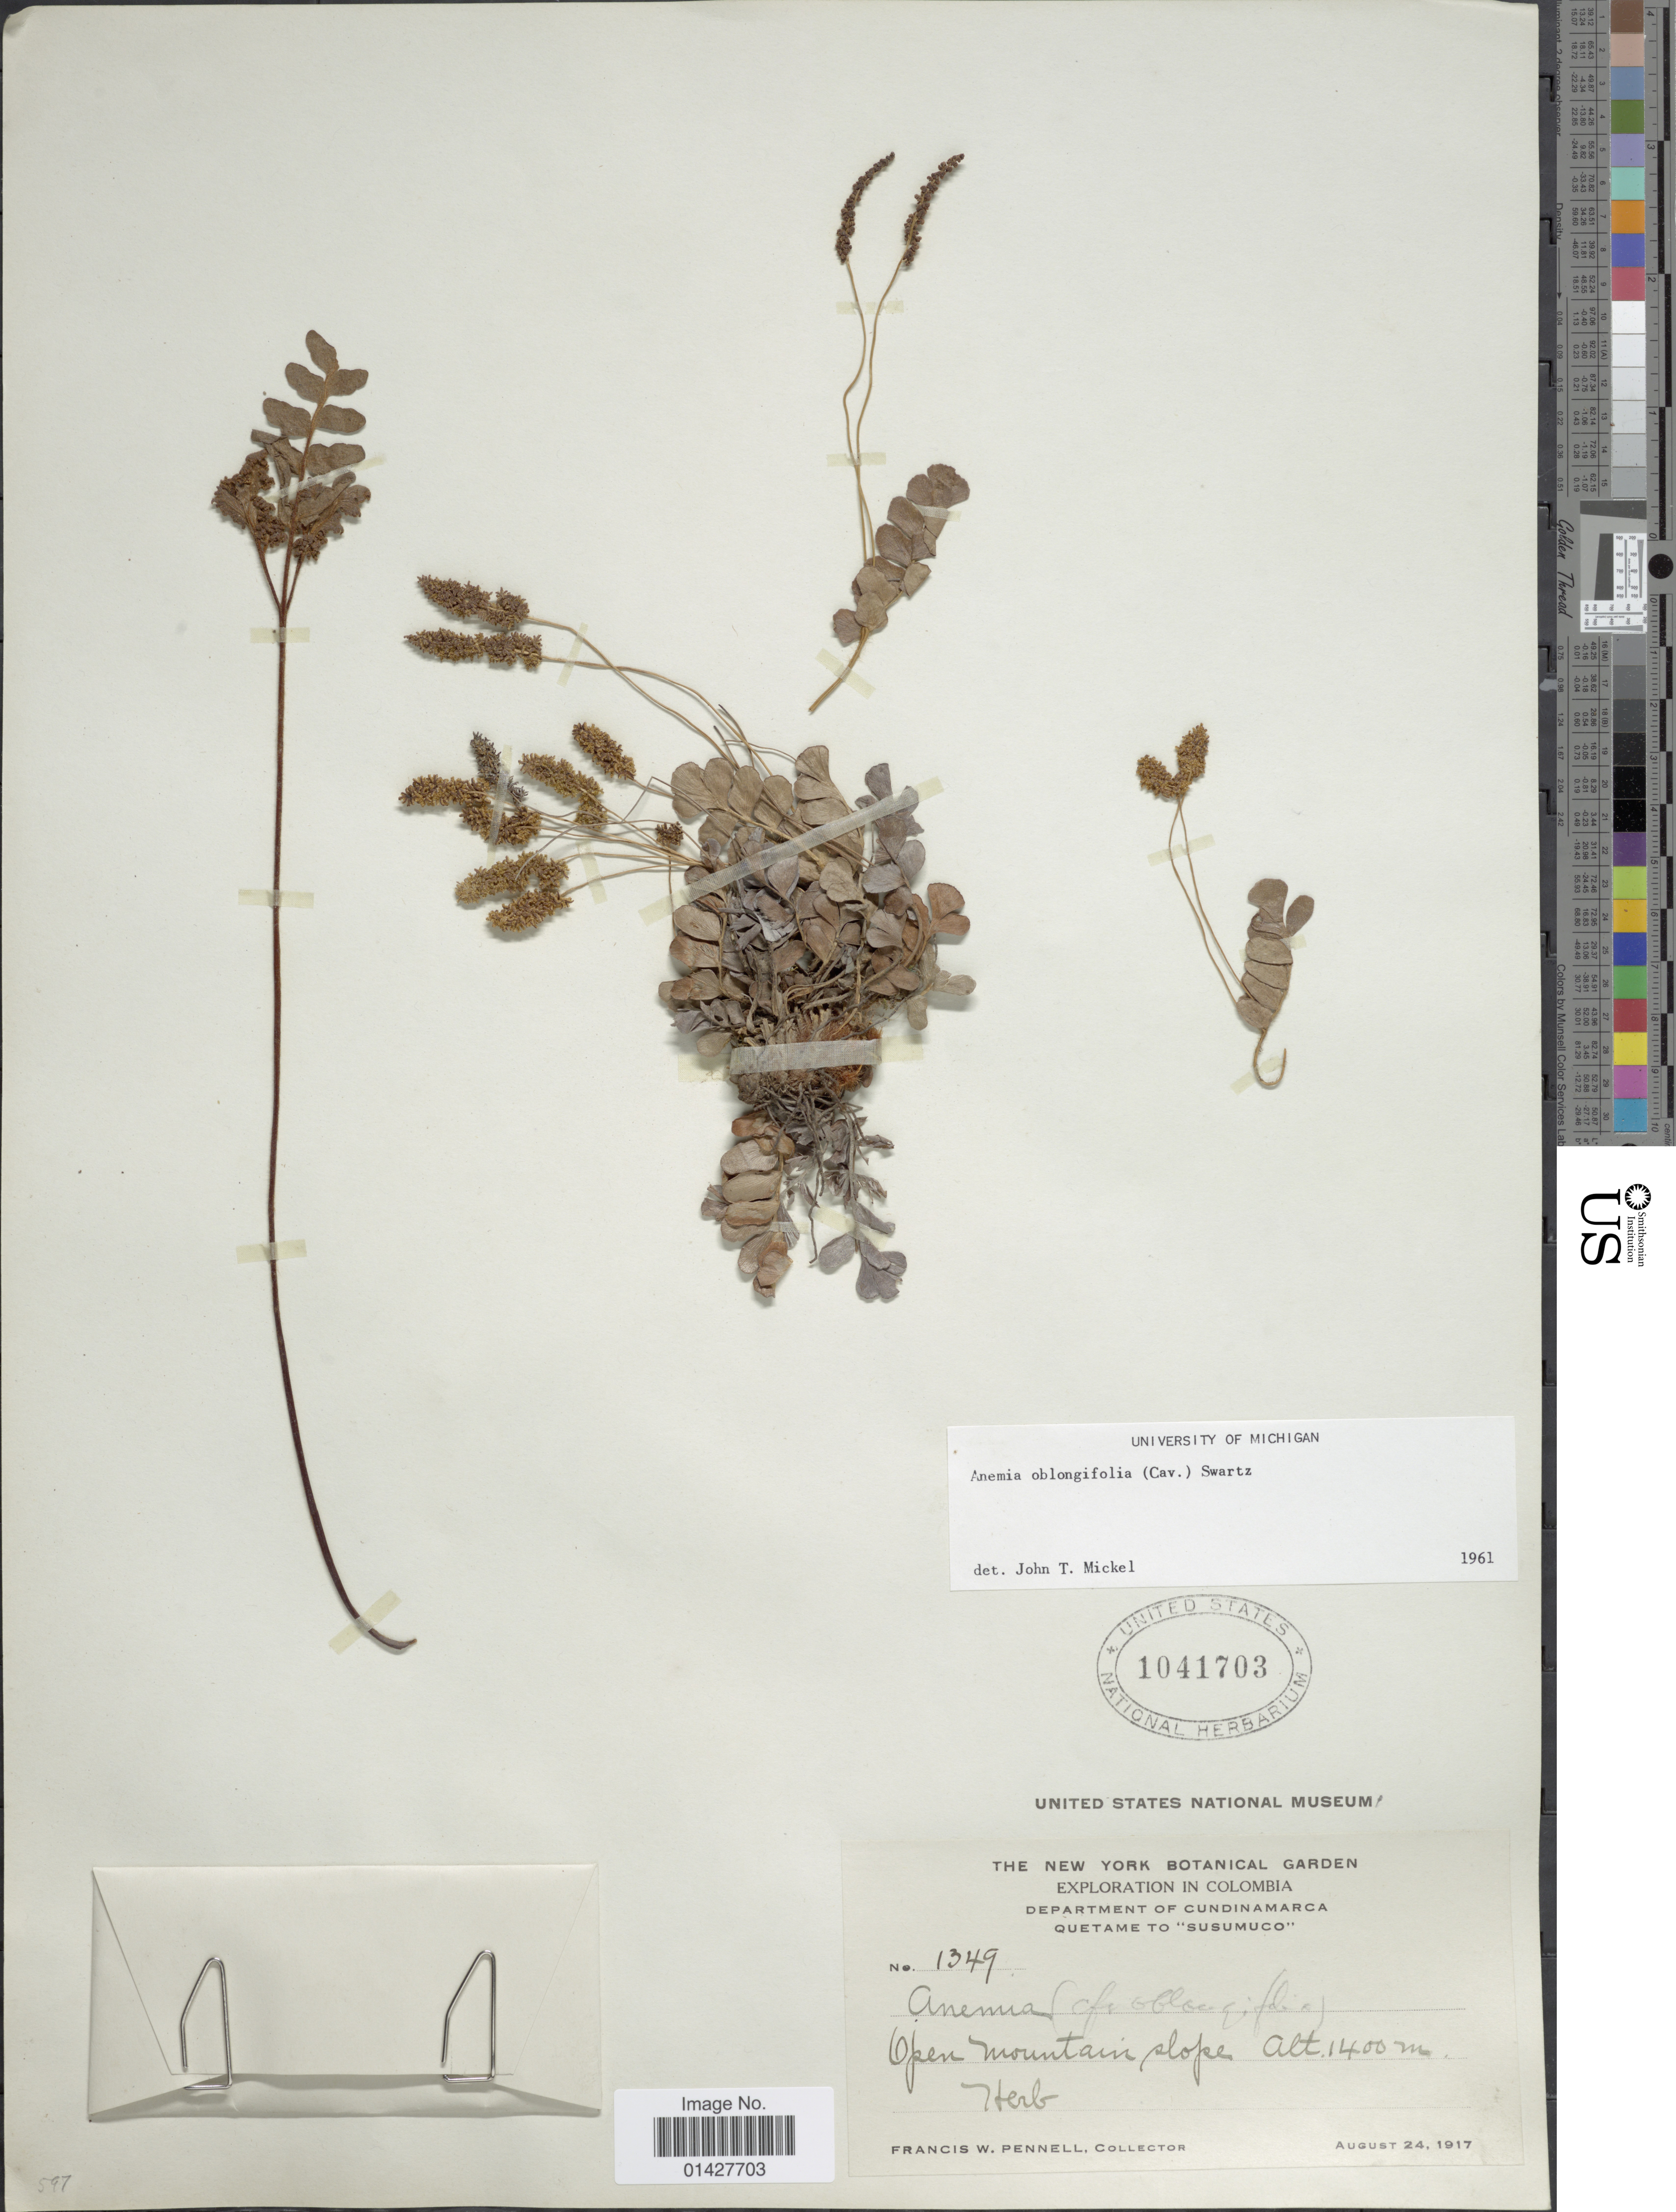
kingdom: Plantae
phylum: Tracheophyta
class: Polypodiopsida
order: Schizaeales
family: Anemiaceae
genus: Anemia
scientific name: Anemia oblongifolia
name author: (Cav.) Sw.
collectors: F. W. Pennell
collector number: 1349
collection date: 1917-08-24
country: Colombia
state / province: Cundinamarca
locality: Quetame to 'Susumuco', open mountain slope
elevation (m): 1400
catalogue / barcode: US 1041703